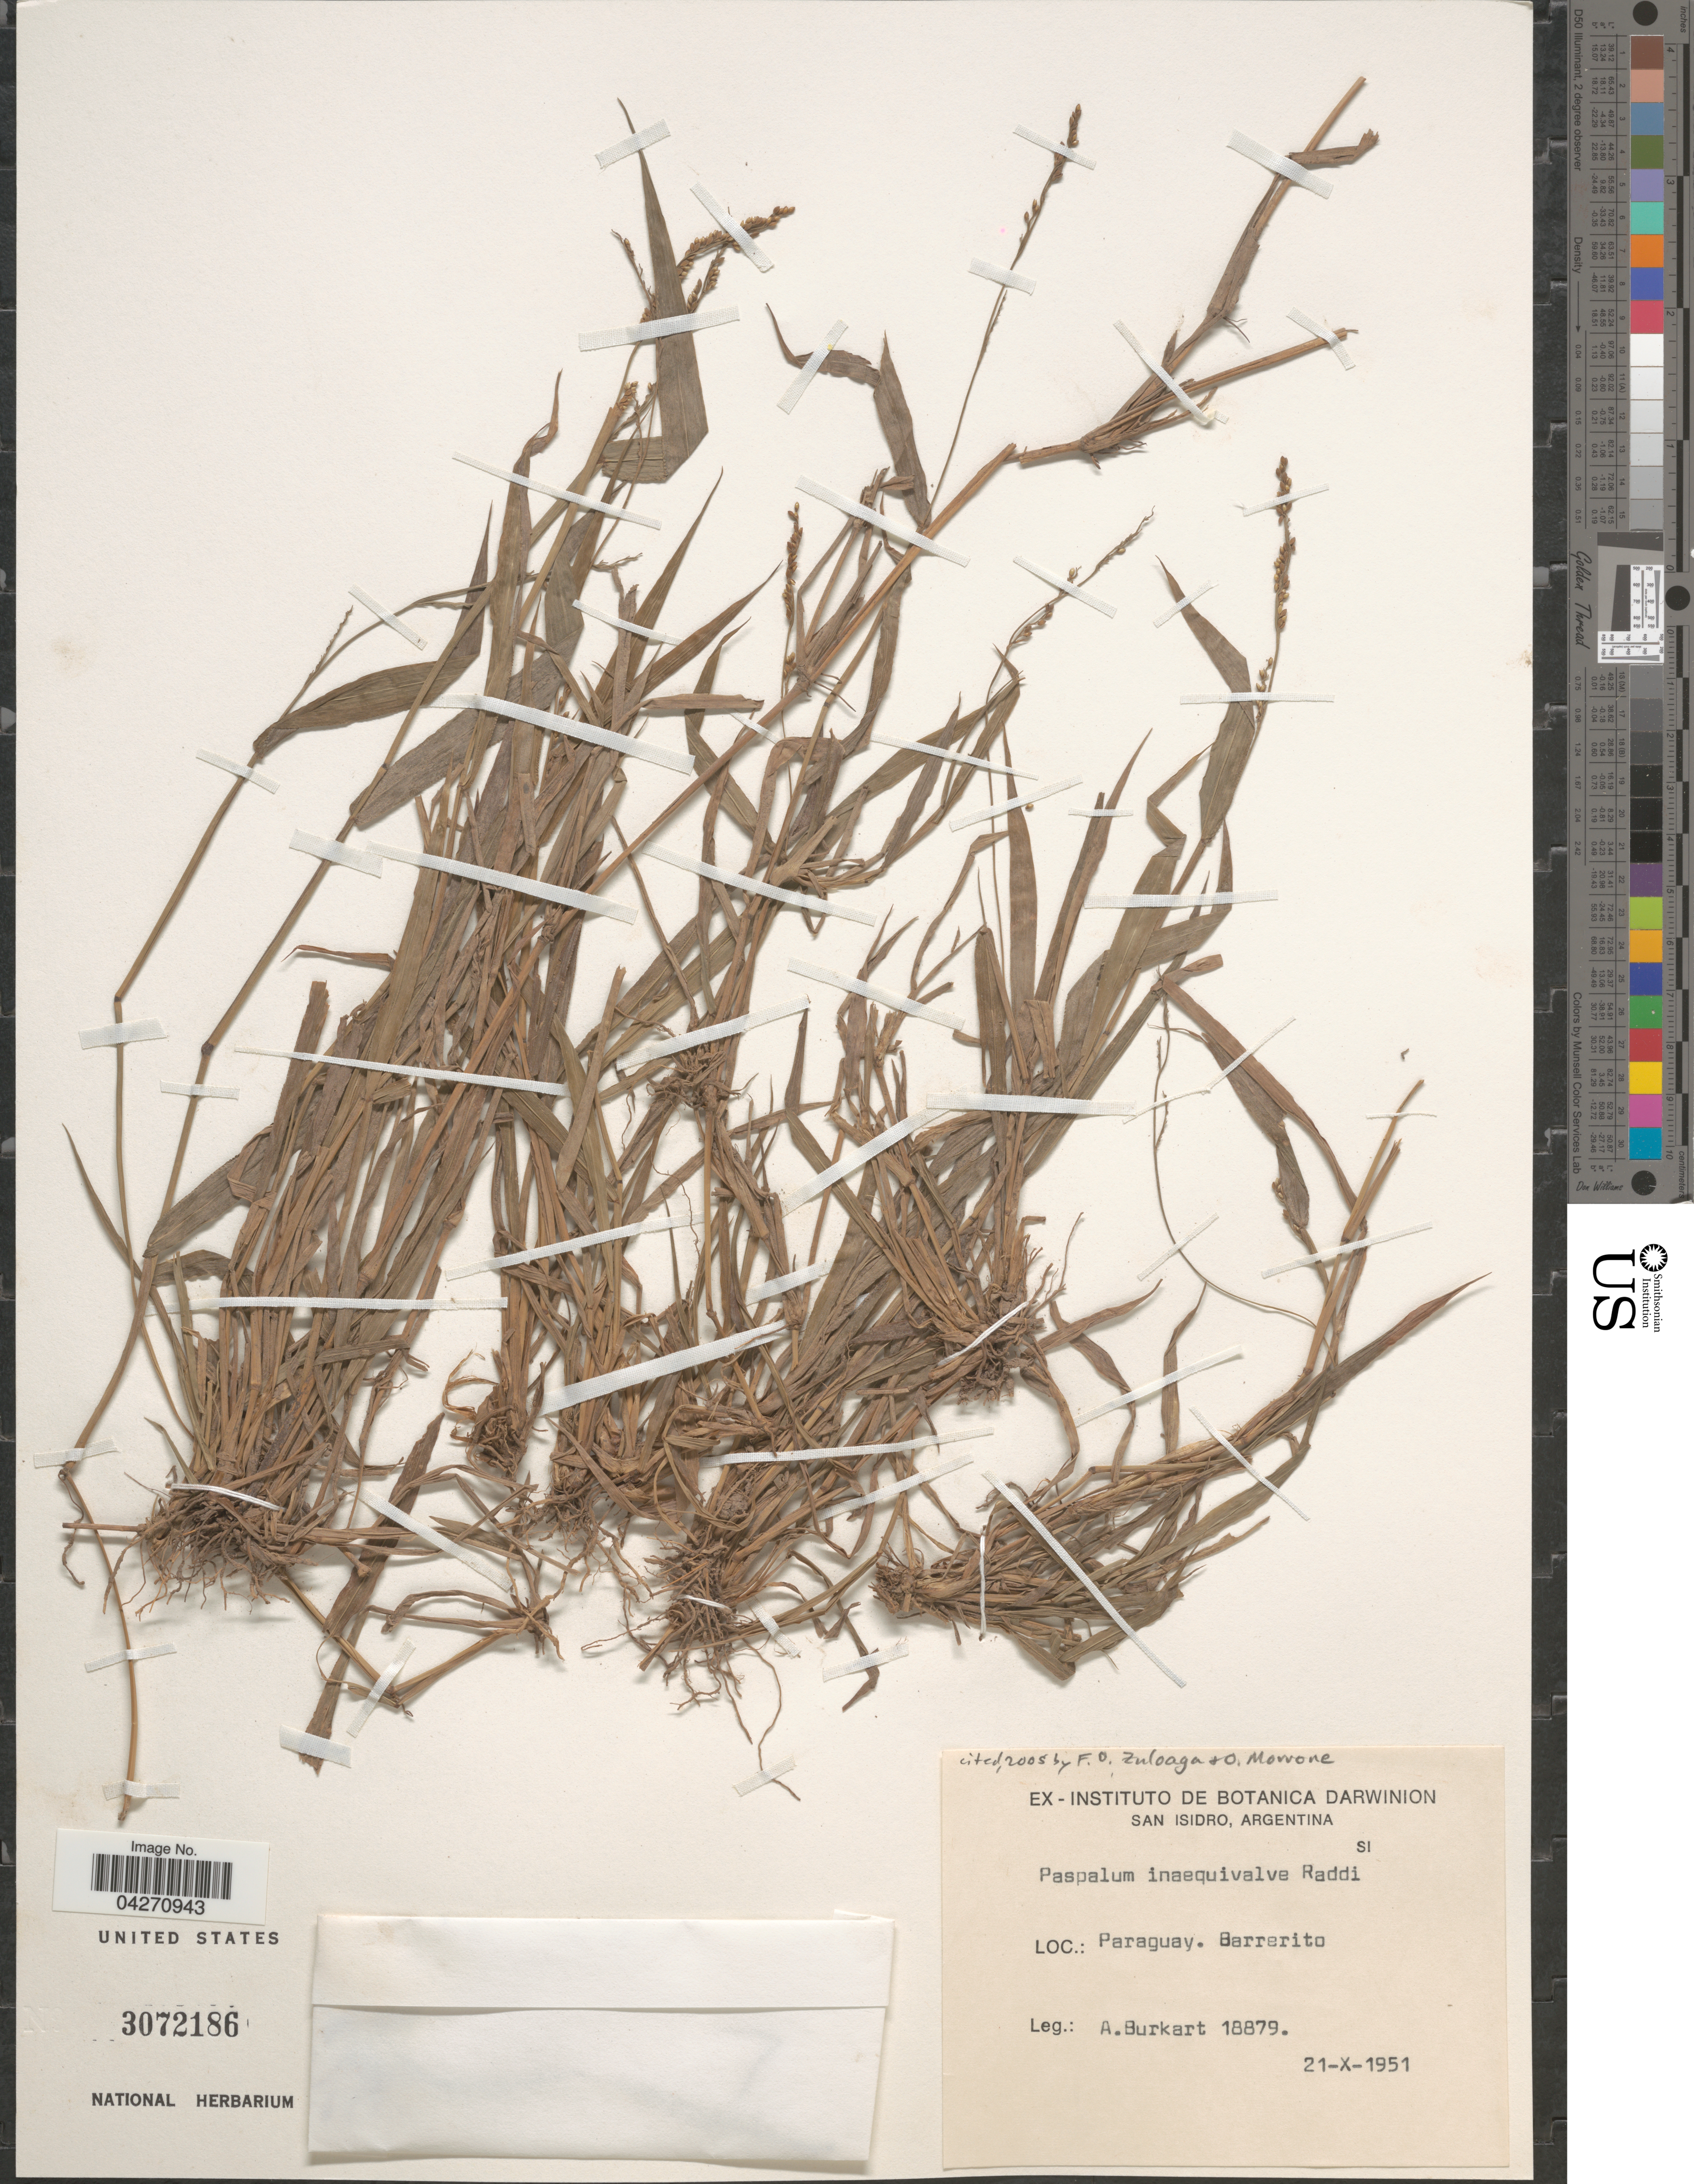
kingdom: Plantae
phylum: Tracheophyta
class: Liliopsida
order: Poales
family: Poaceae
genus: Paspalum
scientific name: Paspalum inaequivalve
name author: Raddi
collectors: A. E. Burkart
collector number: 18879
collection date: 1951-10-21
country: Paraguay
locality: Barrerito.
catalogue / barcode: US 3072186